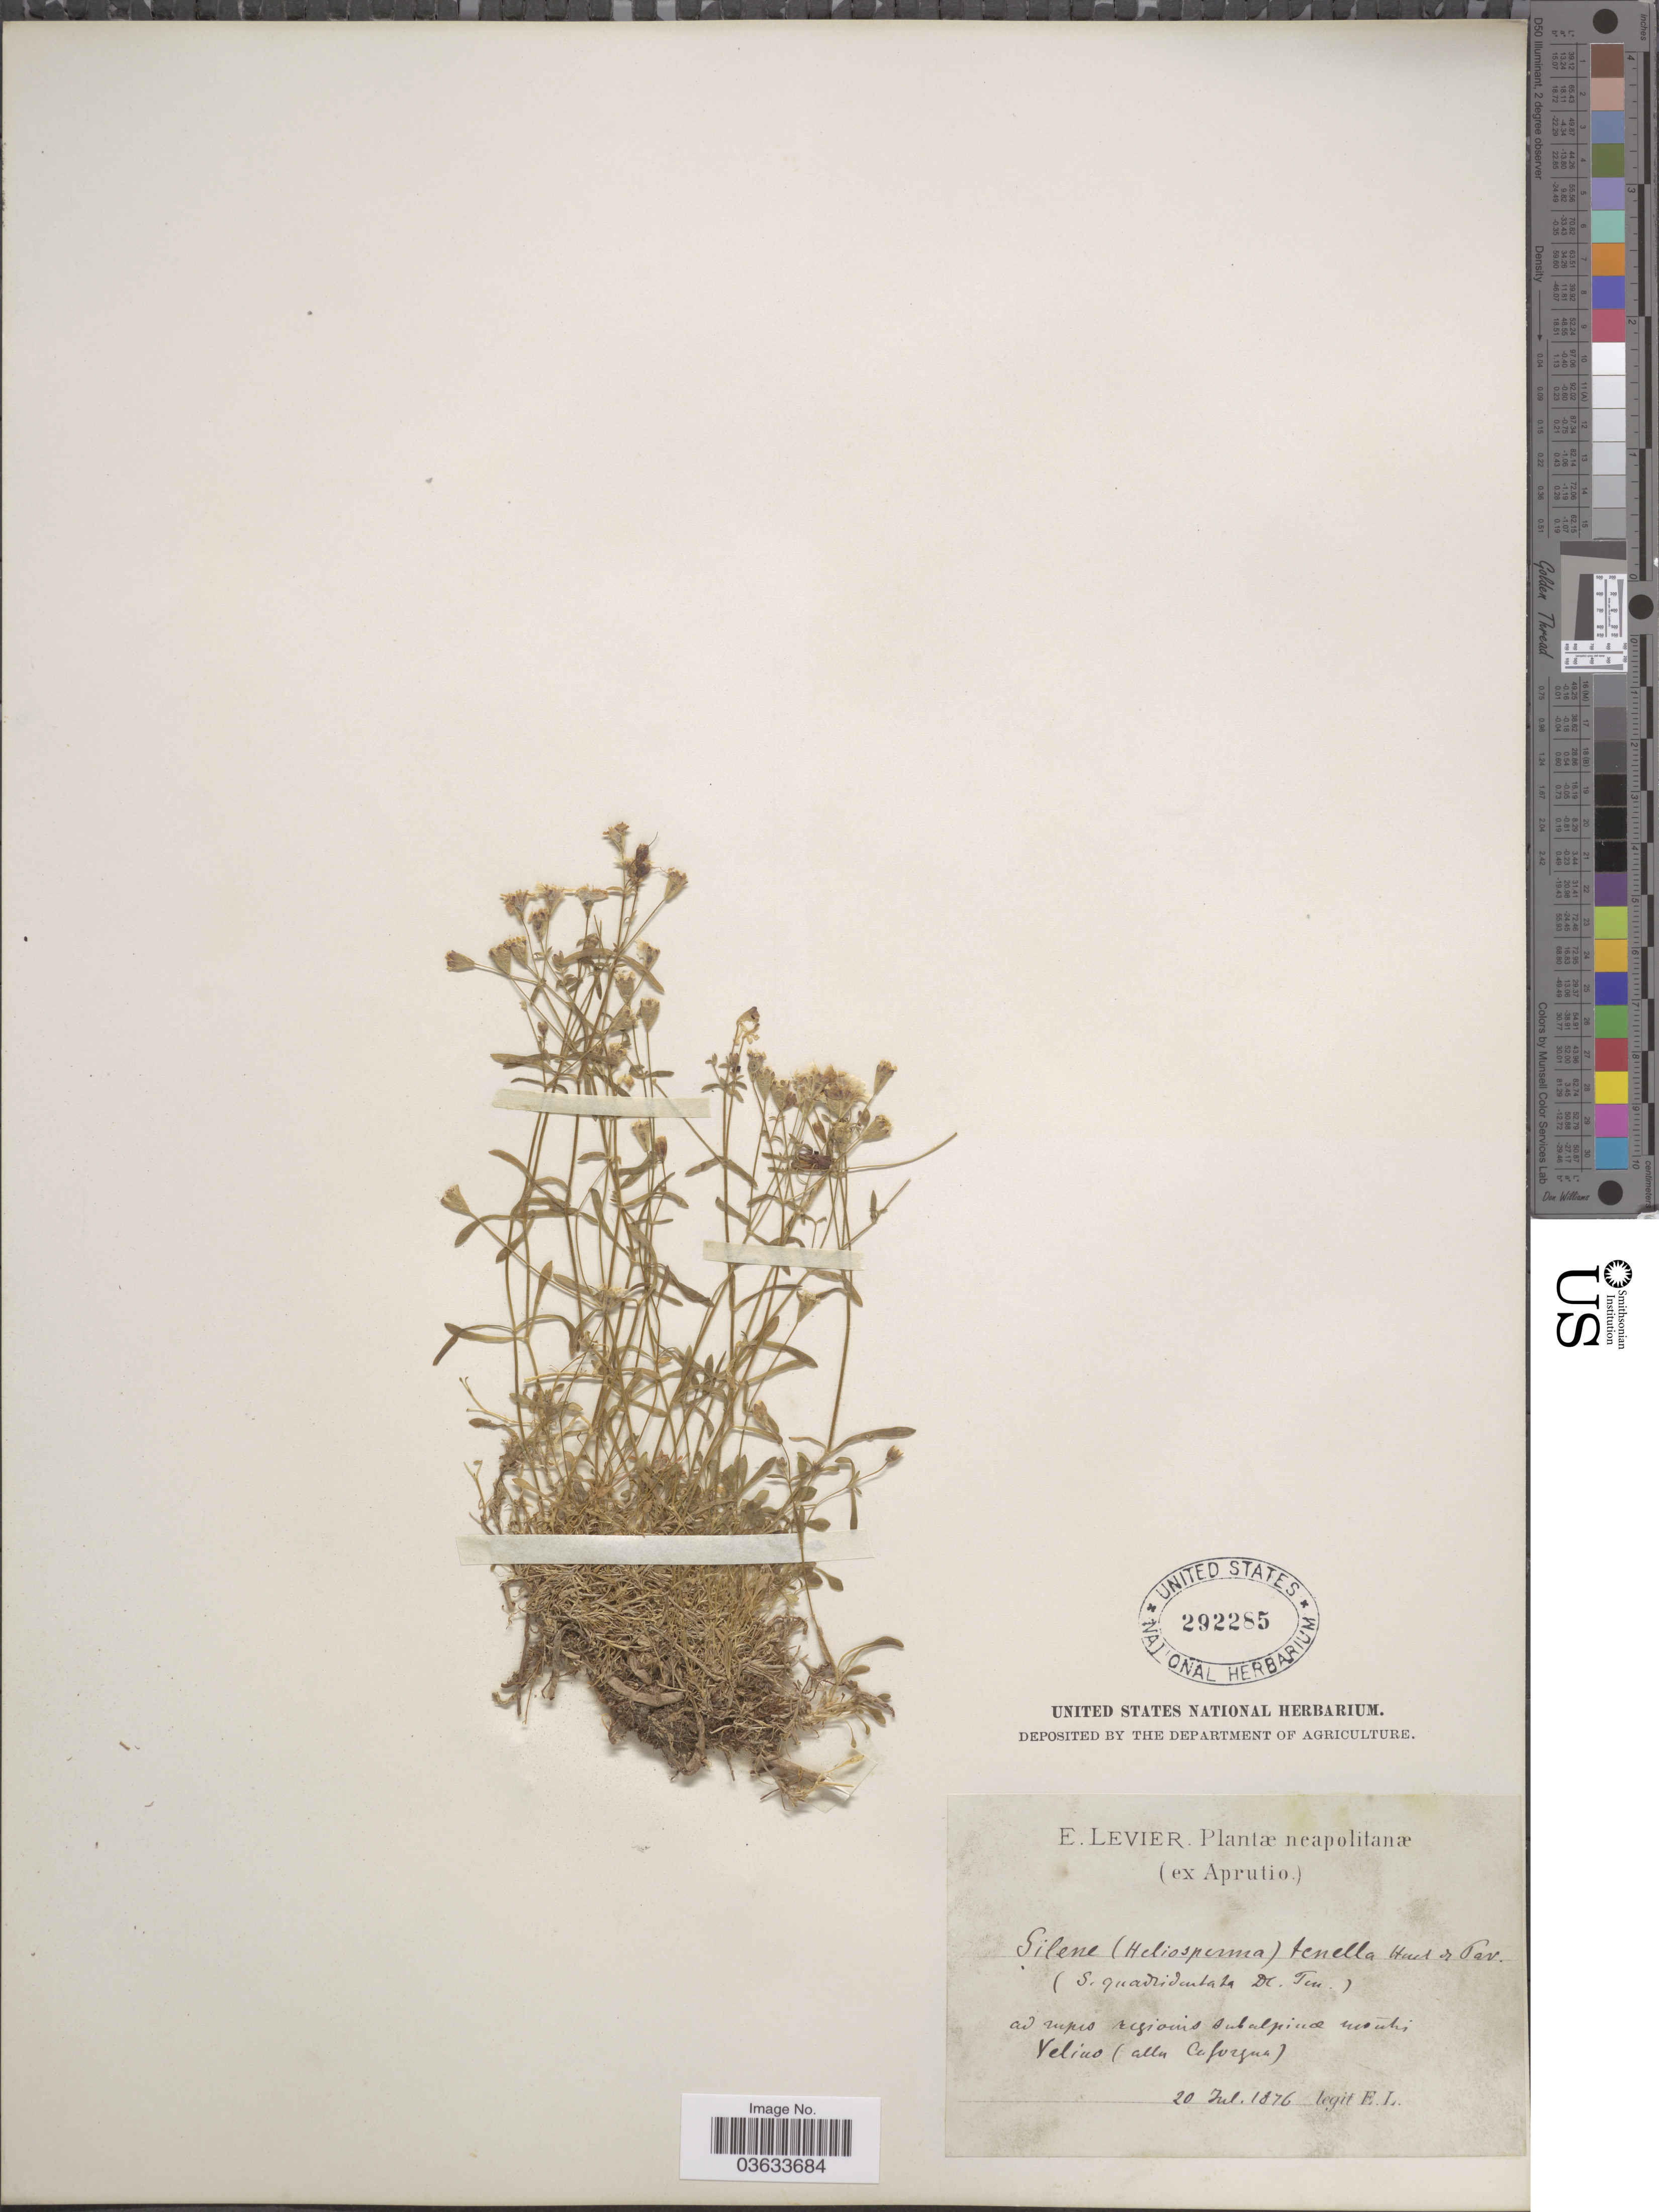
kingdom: Plantae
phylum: Tracheophyta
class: Magnoliopsida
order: Caryophyllales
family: Caryophyllaceae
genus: Silene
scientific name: Silene tenella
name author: C.A. Mey.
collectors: É. Levier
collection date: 1876-07-20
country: Italy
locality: Neapolitanæ (ex Aprutio). Ad rupis regionis subalpinæ montis Velino (alle [interpreted] Caforzna [interpreted]).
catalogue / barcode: US 292285